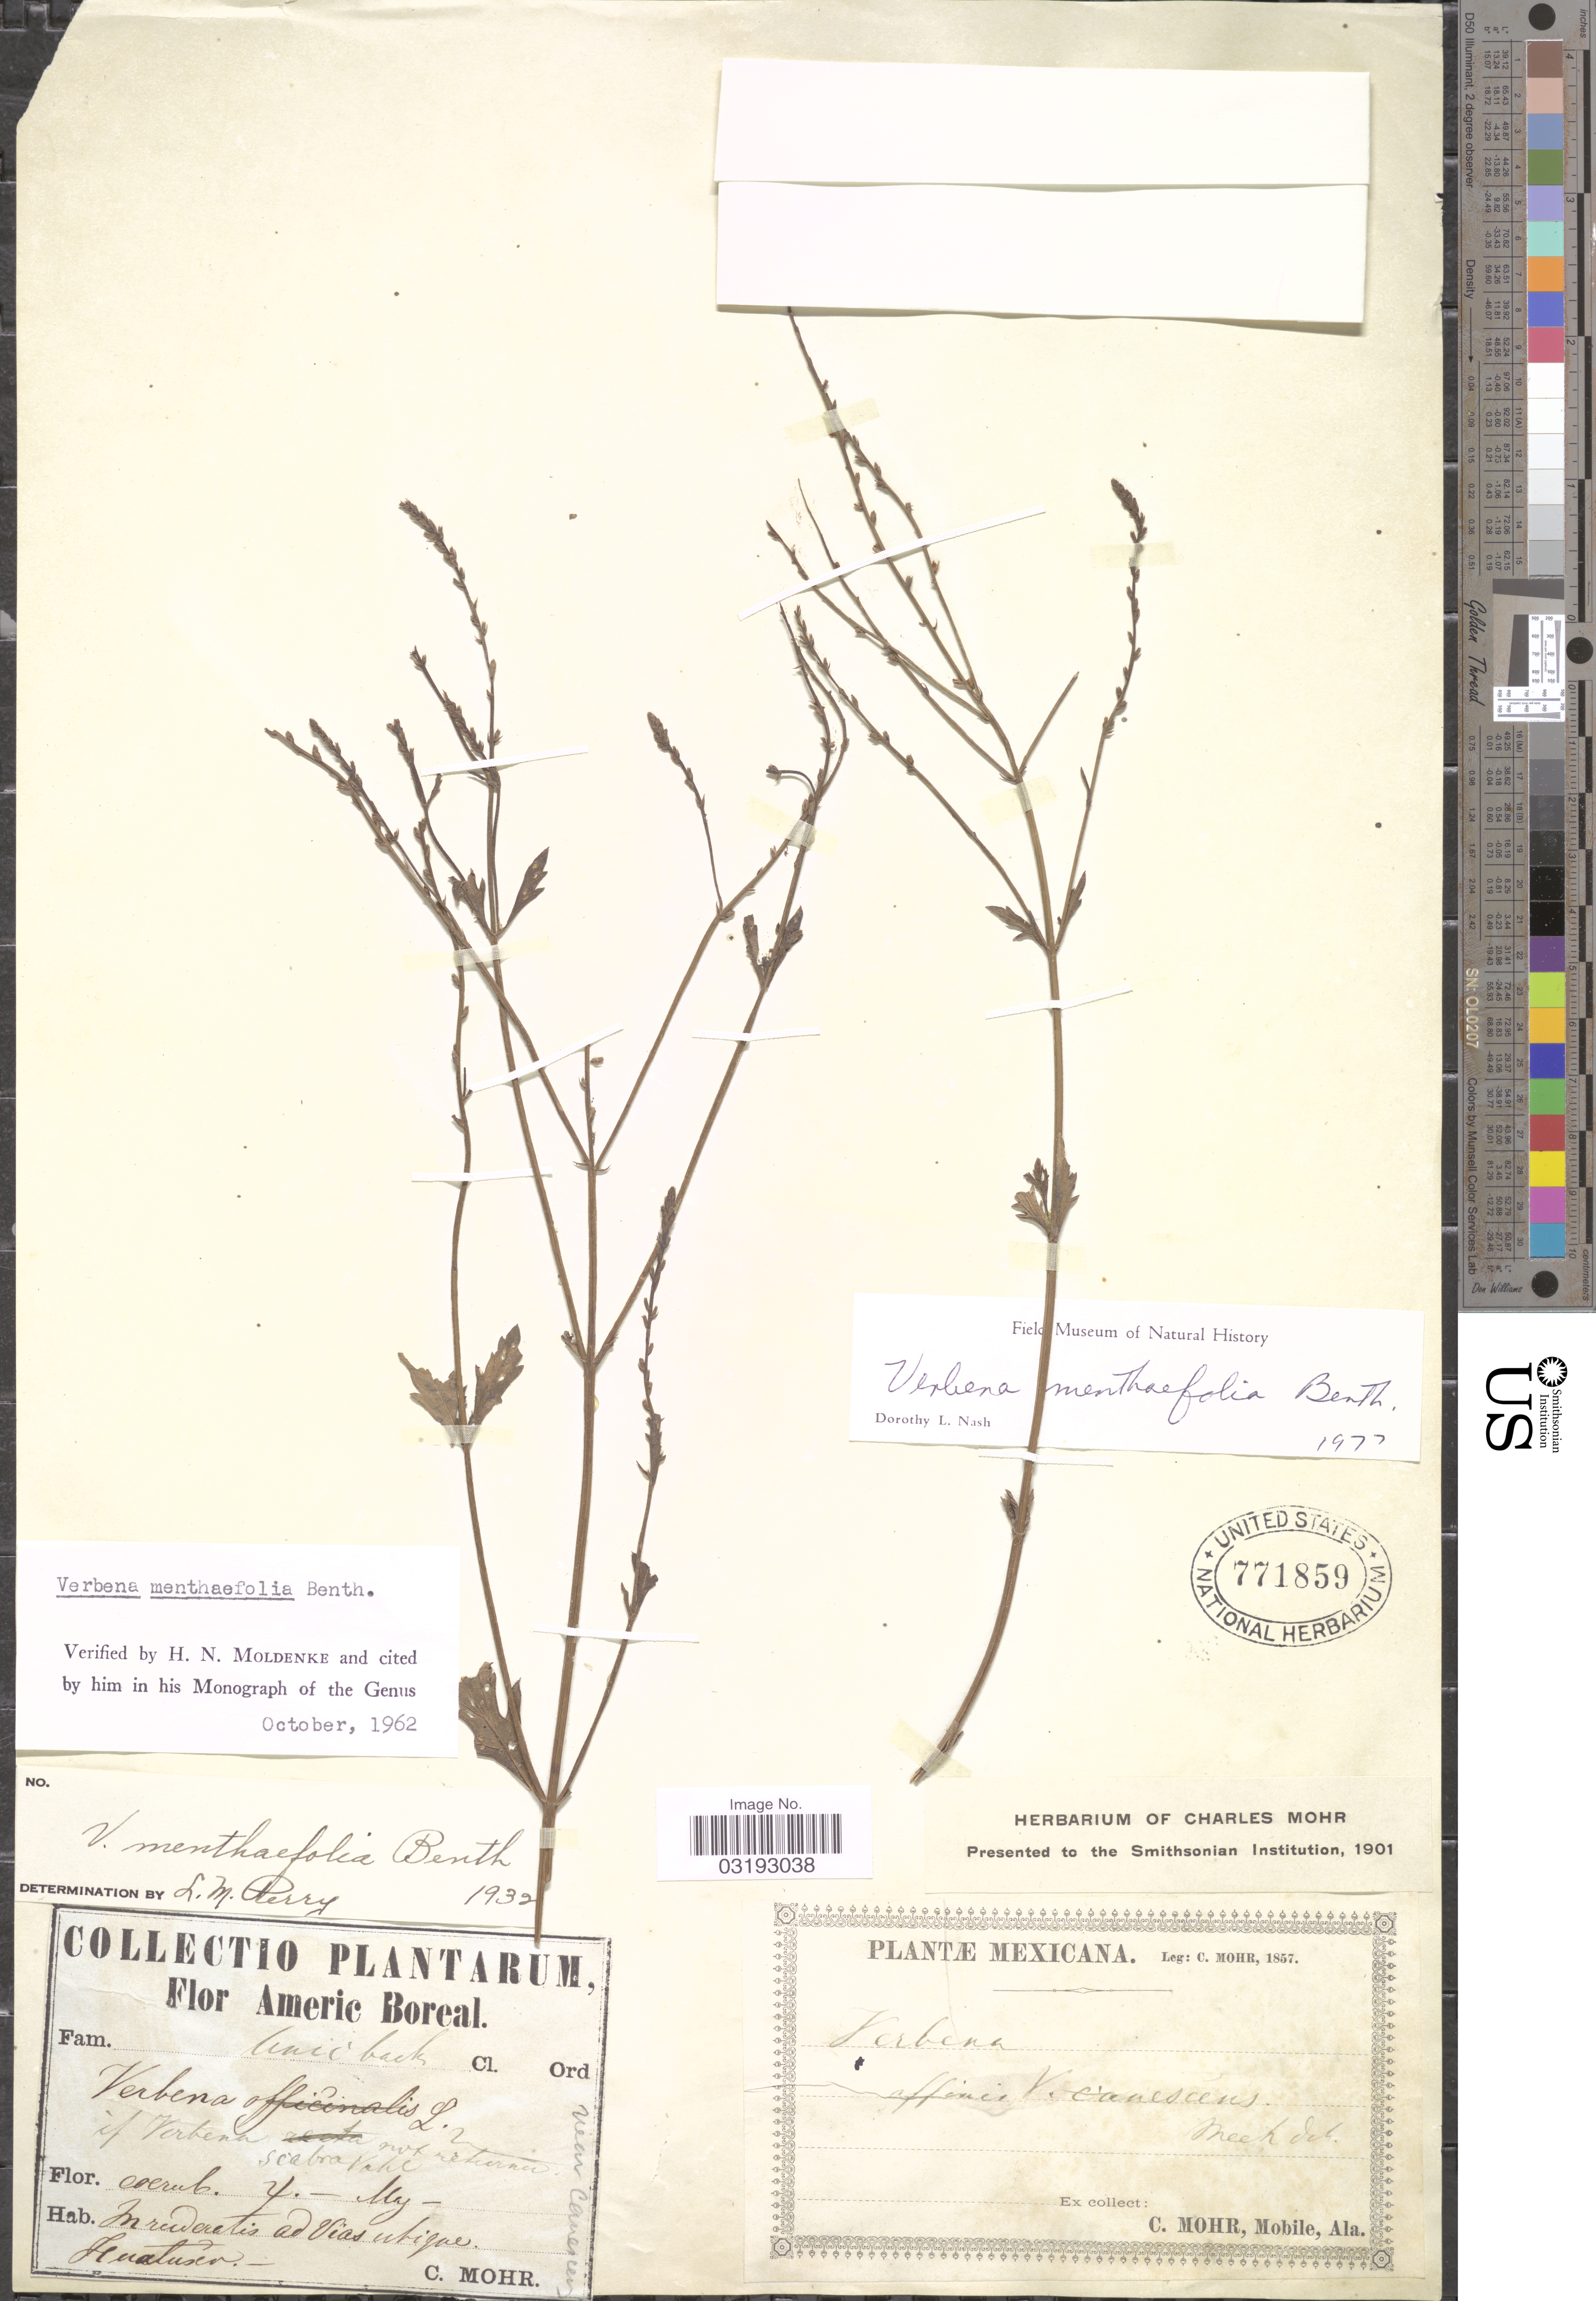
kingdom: Plantae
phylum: Tracheophyta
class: Magnoliopsida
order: Lamiales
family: Verbenaceae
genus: Verbena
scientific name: Verbena menthaefolia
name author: Benth.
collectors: C. T. Mohr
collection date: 1857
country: Mexico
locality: Americ Boreal. In ruderatis ad Vias ubique Huatusca.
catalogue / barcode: US 771859